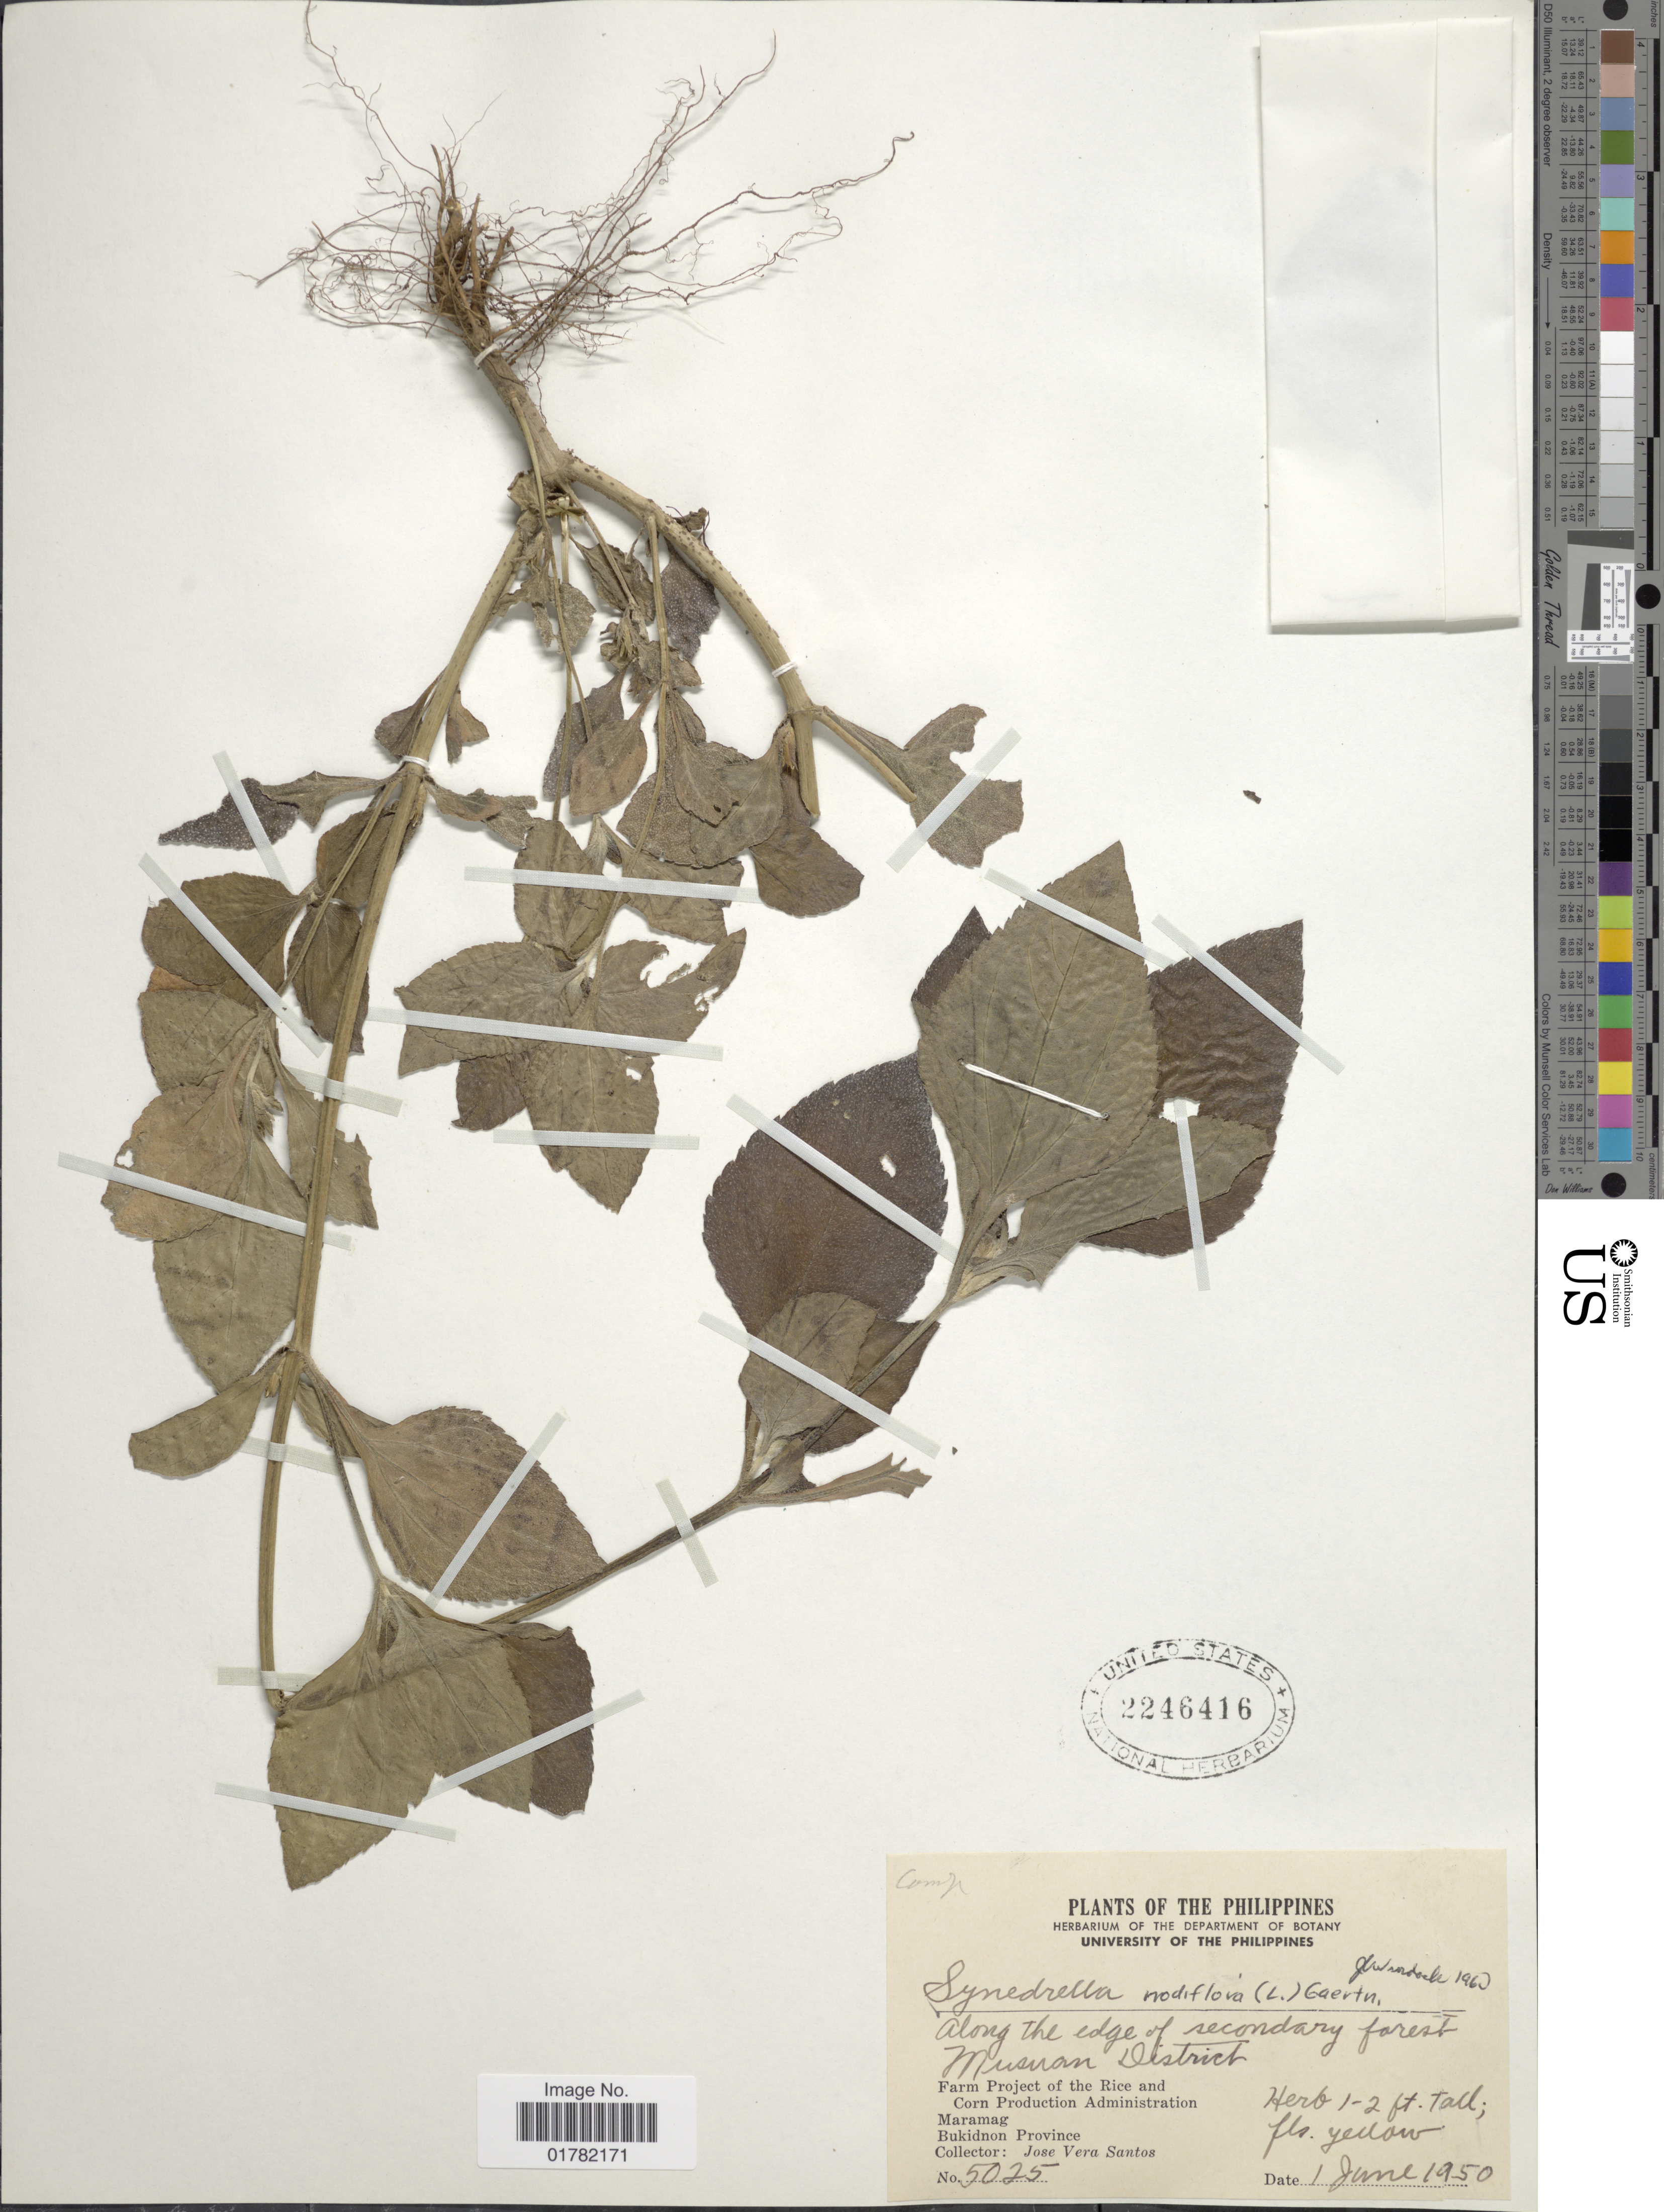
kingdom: Plantae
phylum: Tracheophyta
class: Magnoliopsida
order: Asterales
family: Asteraceae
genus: Synedrella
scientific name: Synedrella nodiflora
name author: (L.) Gaertn.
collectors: J. V. Santos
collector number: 5025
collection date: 1950-06-01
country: Philippines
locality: Along the edge secondary forest, Musunan District, Farm project of the Rice and Corn Production Administration, Maramag, Bukidnon Province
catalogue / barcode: US 2246416